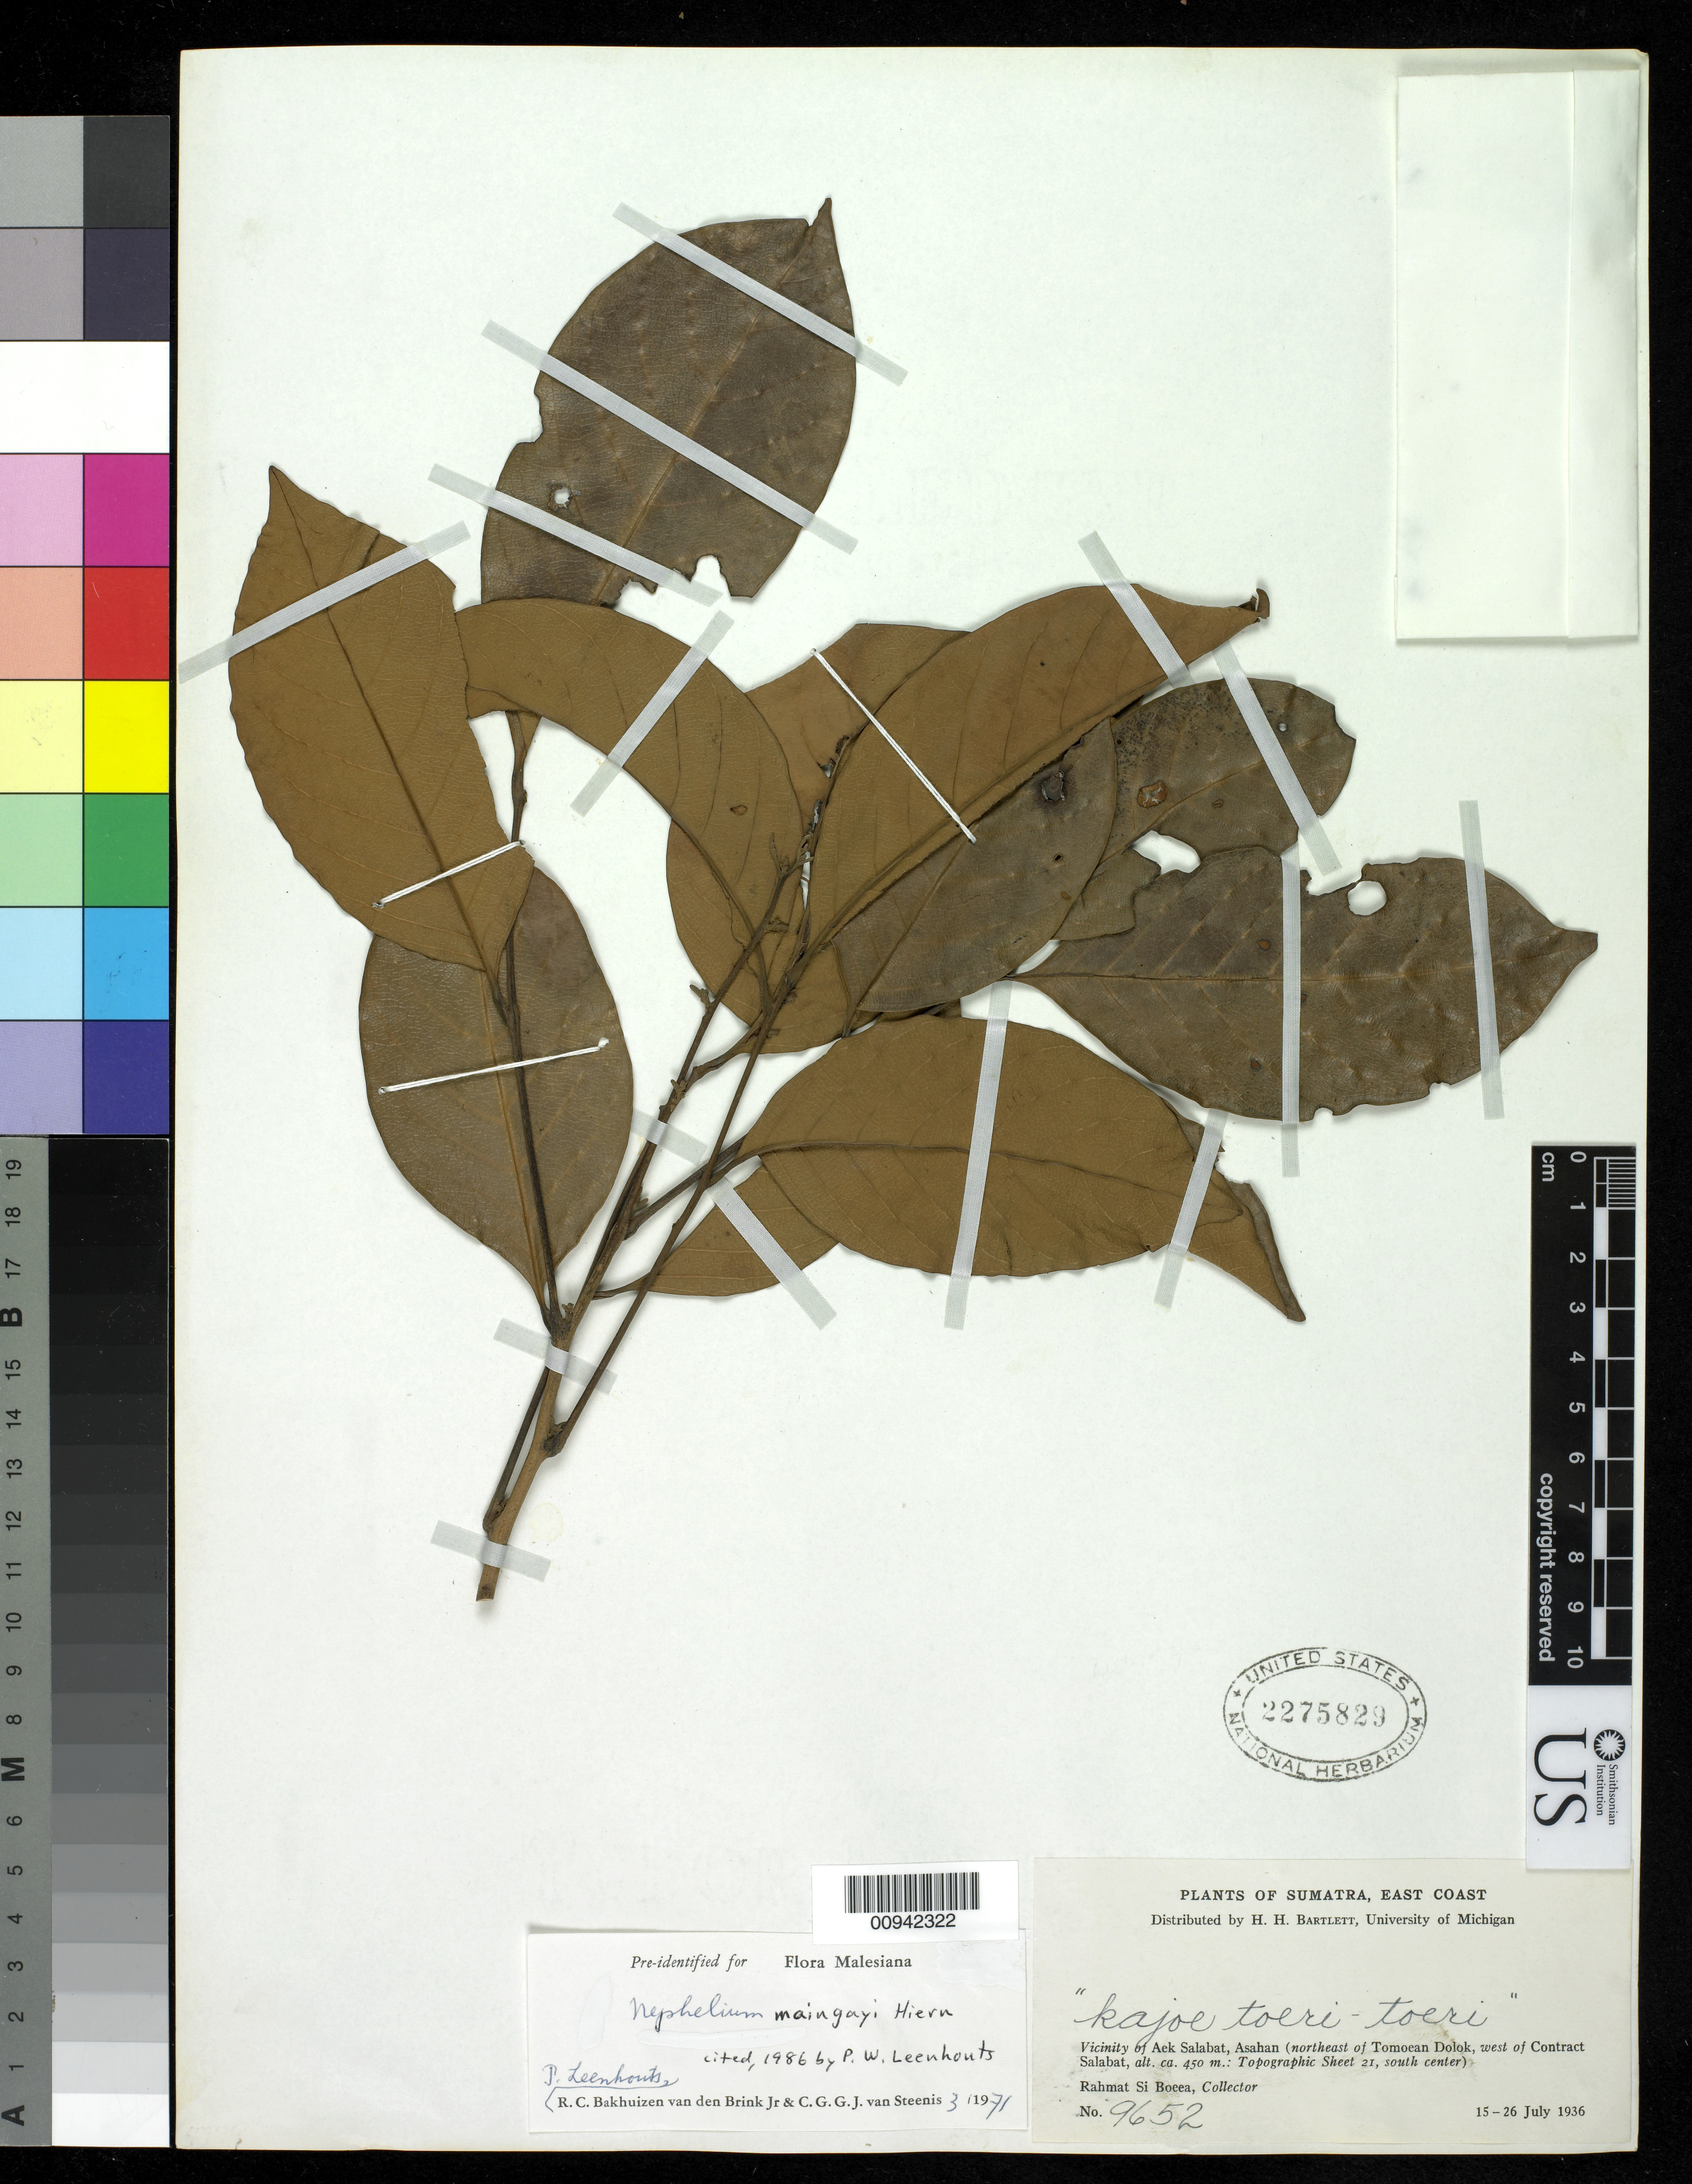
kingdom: Plantae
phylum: Tracheophyta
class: Magnoliopsida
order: Sapindales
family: Sapindaceae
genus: Nephelium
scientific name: Nephelium maingayi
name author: Hiern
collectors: Rahmat Si Boeea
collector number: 9652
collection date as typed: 15 Jul 1936 to 26 Jul 1936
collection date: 1936-07-15/1936-07-26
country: Indonesia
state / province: Sumatra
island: Sumatra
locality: Vicinity of Ack Salabaaat, Asahan (northeast of Tomoean Dolok)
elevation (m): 450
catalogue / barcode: US 2275829